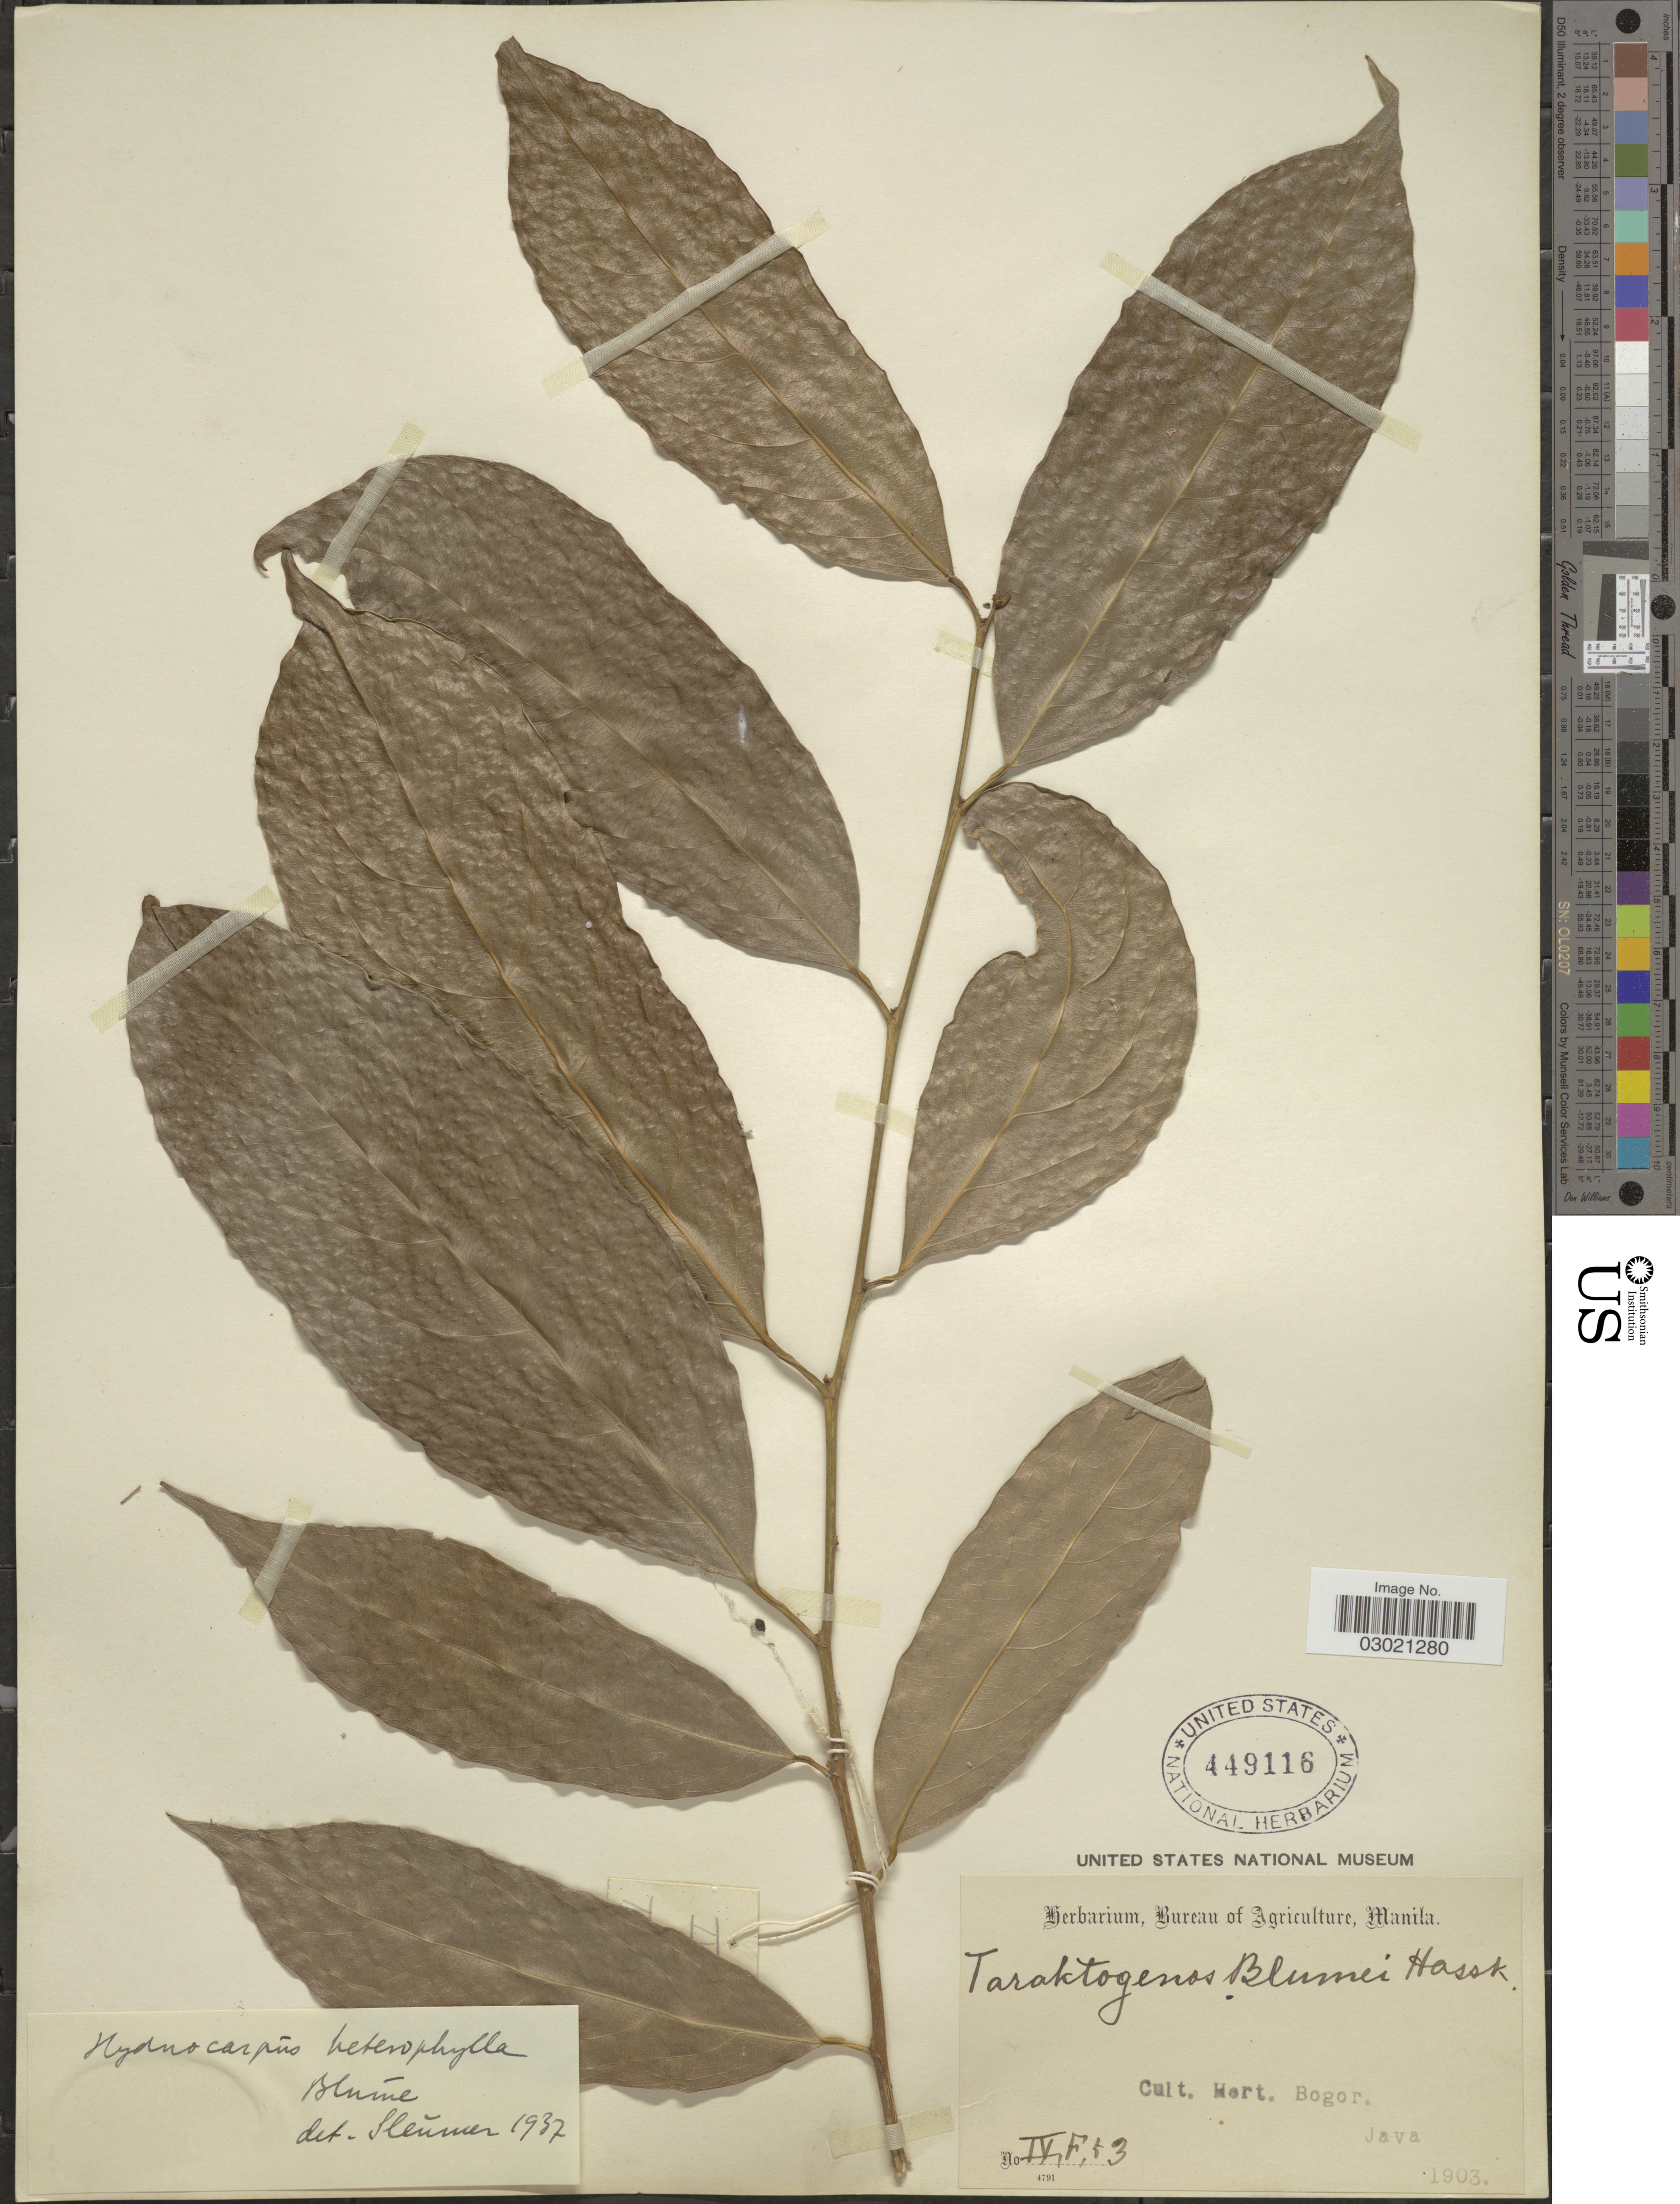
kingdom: Plantae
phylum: Tracheophyta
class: Magnoliopsida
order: Malpighiales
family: Achariaceae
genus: Hydnocarpus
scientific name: Hydnocarpus heterophyllus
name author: Blume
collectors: Ex herb. Bureau of Agriculture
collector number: IV,F,53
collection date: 1903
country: Indonesia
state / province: Java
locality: Cult. Hort. Bogor.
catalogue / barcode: US 449116